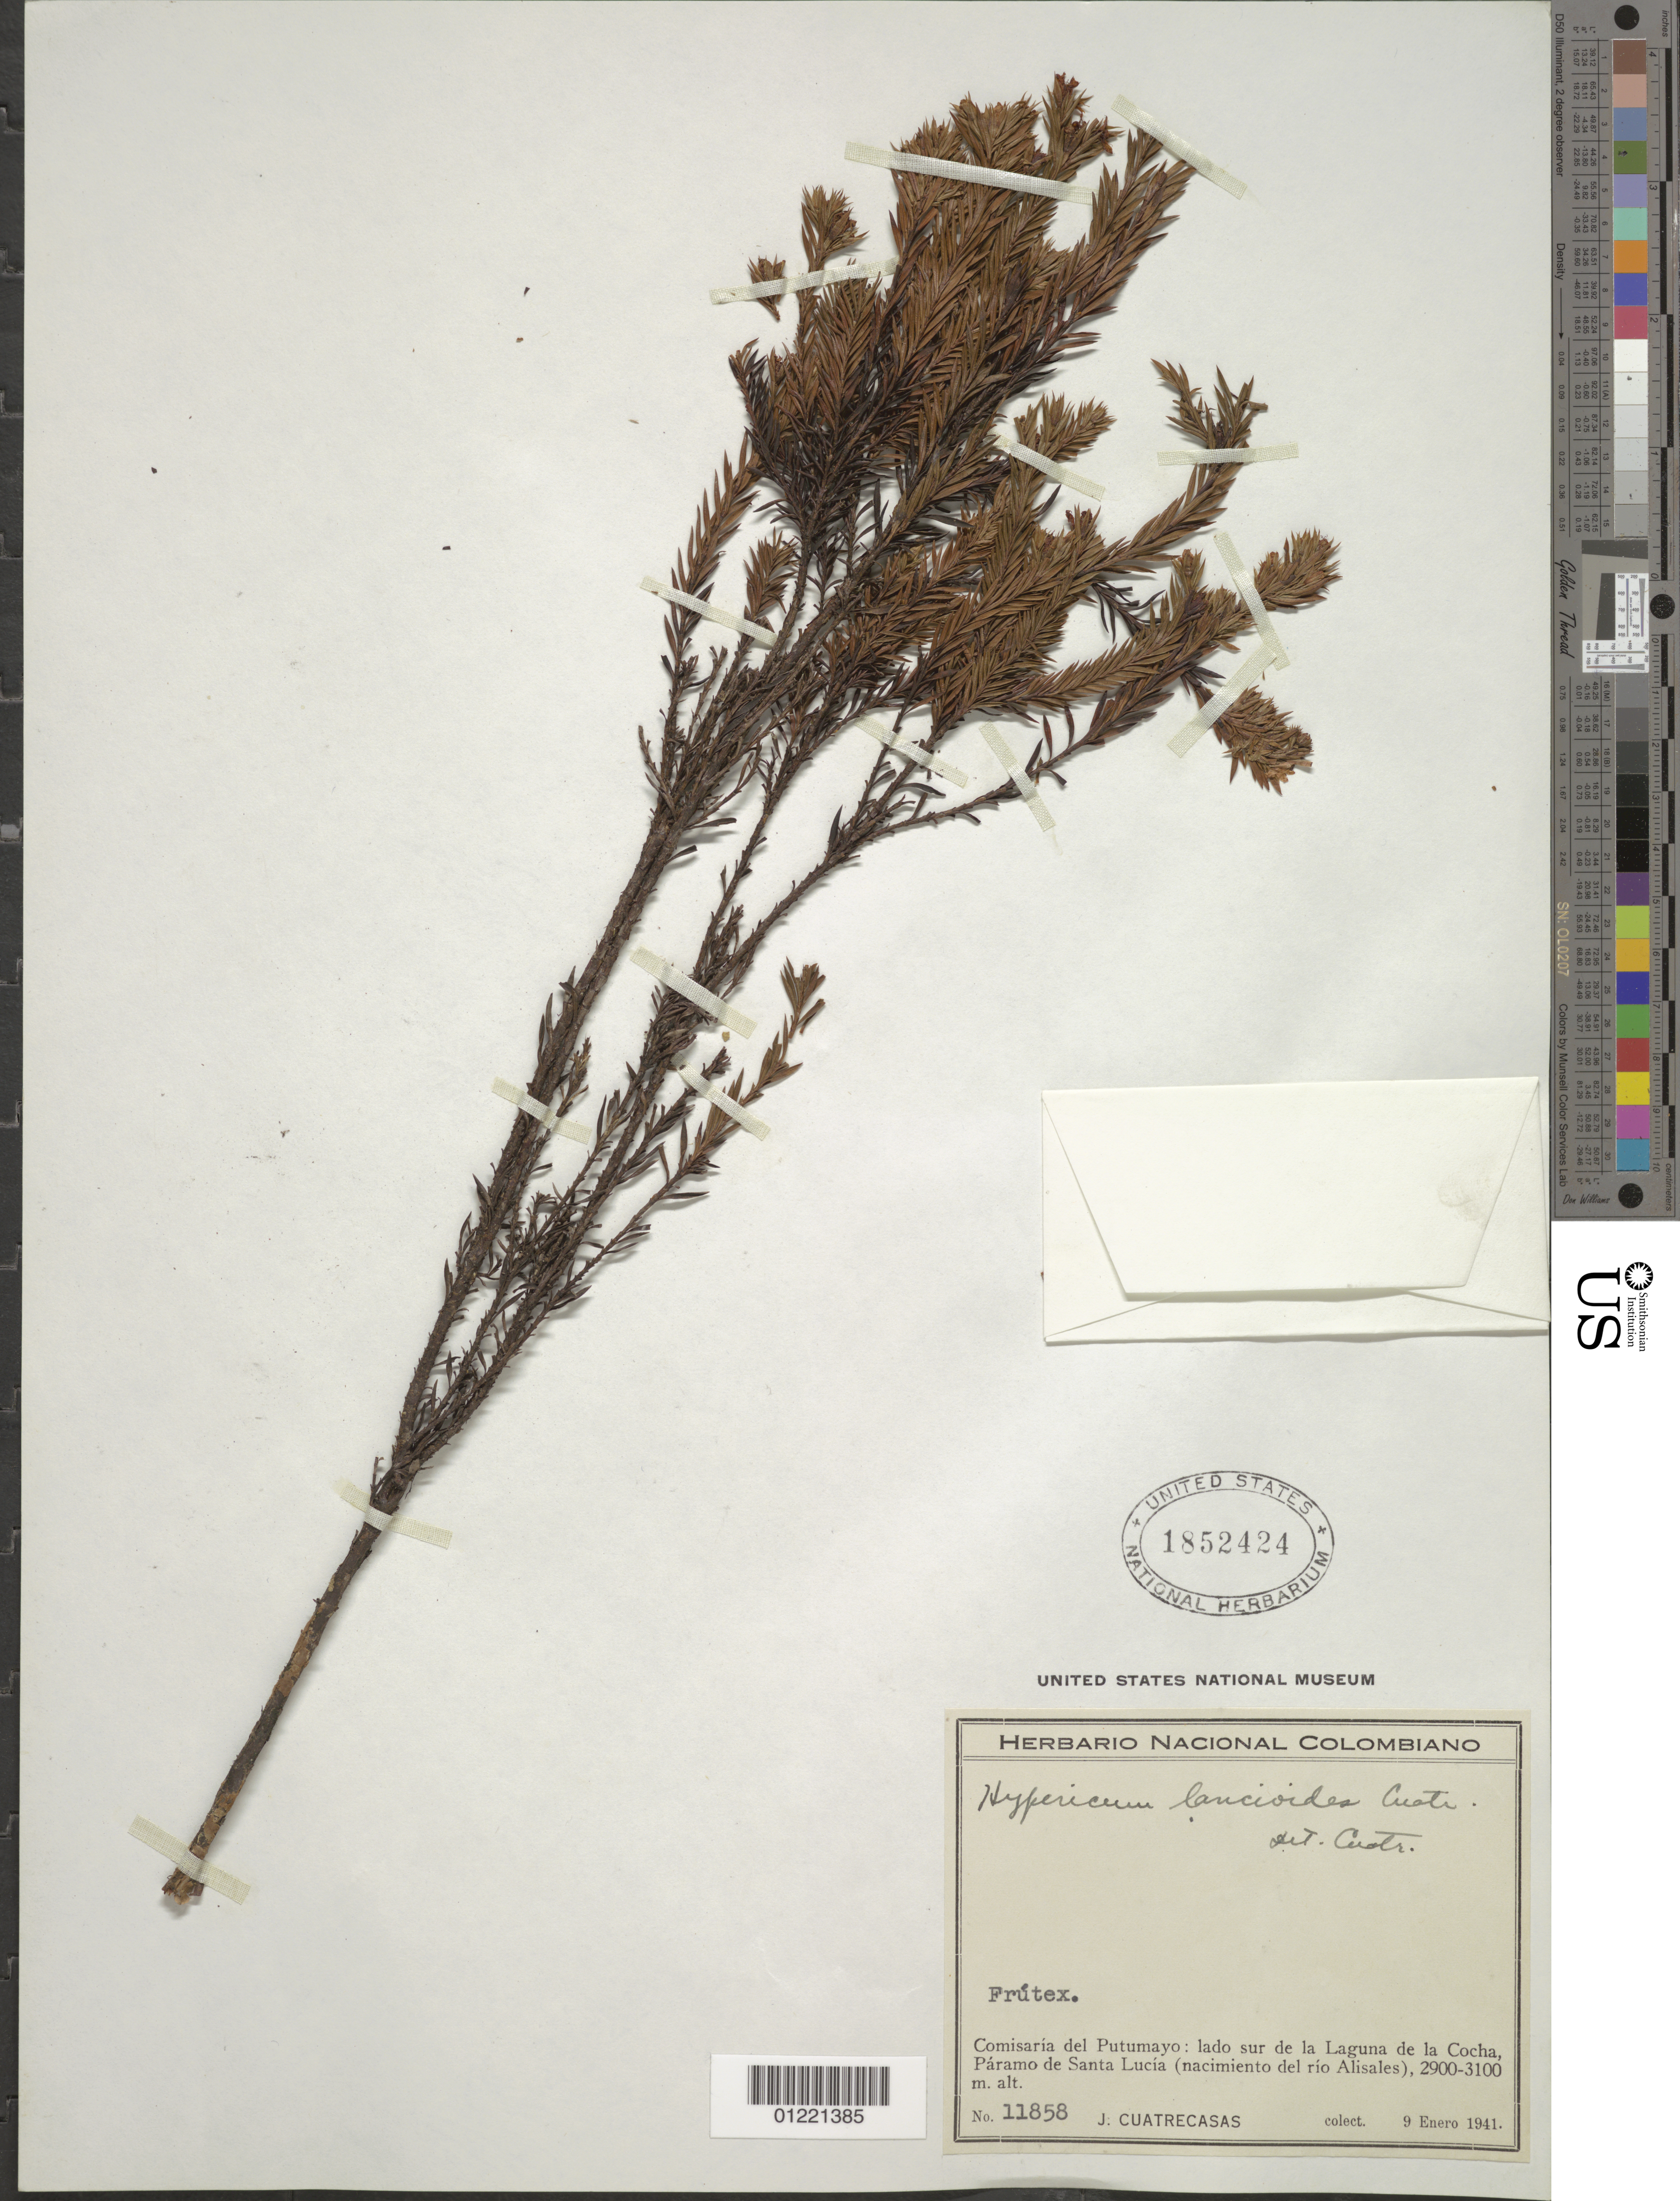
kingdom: Plantae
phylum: Tracheophyta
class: Magnoliopsida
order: Malpighiales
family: Hypericaceae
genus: Hypericum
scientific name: Hypericum lancioides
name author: Cuatrec.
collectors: J. Cuatrecasas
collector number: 11858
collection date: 1941-01-09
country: Colombia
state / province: Putumayo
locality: lado sur de la Laguna de la Cocha, Páramo de Santa Lucía (nacimiento del río Alisales)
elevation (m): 2900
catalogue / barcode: US 1852424